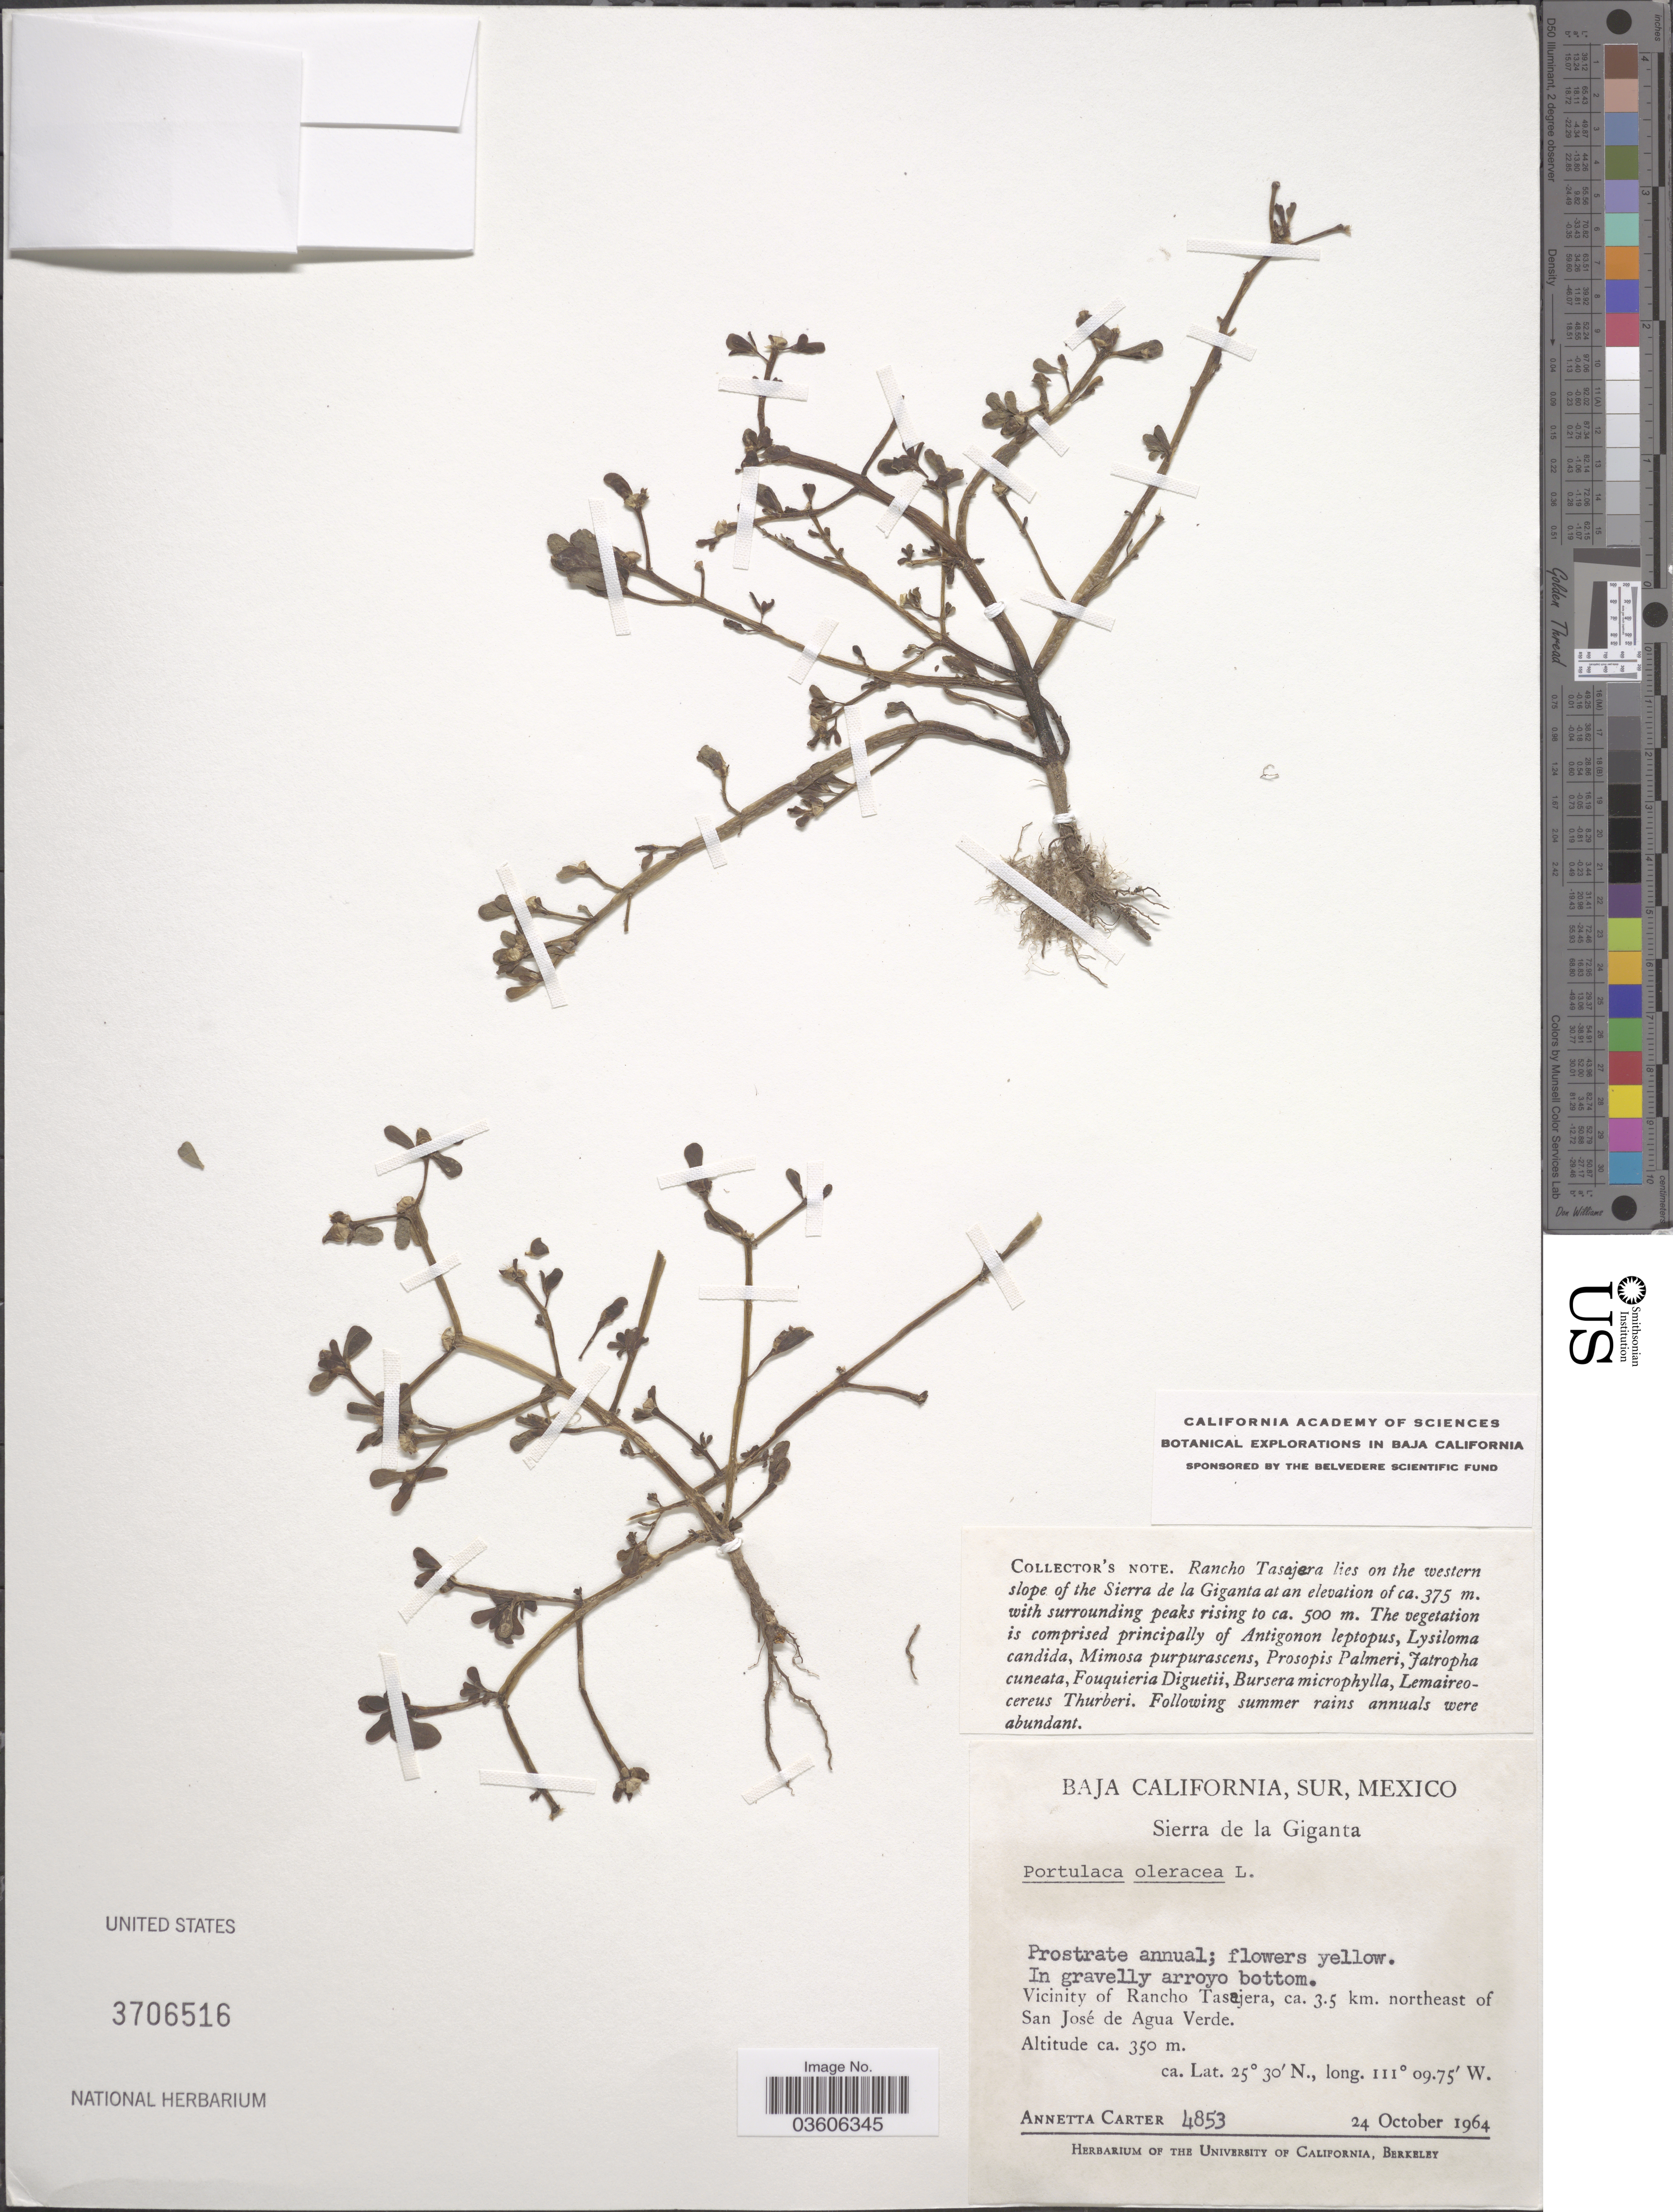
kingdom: Plantae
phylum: Tracheophyta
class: Magnoliopsida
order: Caryophyllales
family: Portulacaceae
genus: Portulaca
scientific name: Portulaca oleracea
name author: L.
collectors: A. Carter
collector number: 4853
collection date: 1964-10-24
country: Mexico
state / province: Baja California Sur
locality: Sierra de la Giganta. Vicinity of Rancho Tasajera, ca. 3.5 km. northeast of San José de Agua Verde.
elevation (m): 350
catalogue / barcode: US 3706516